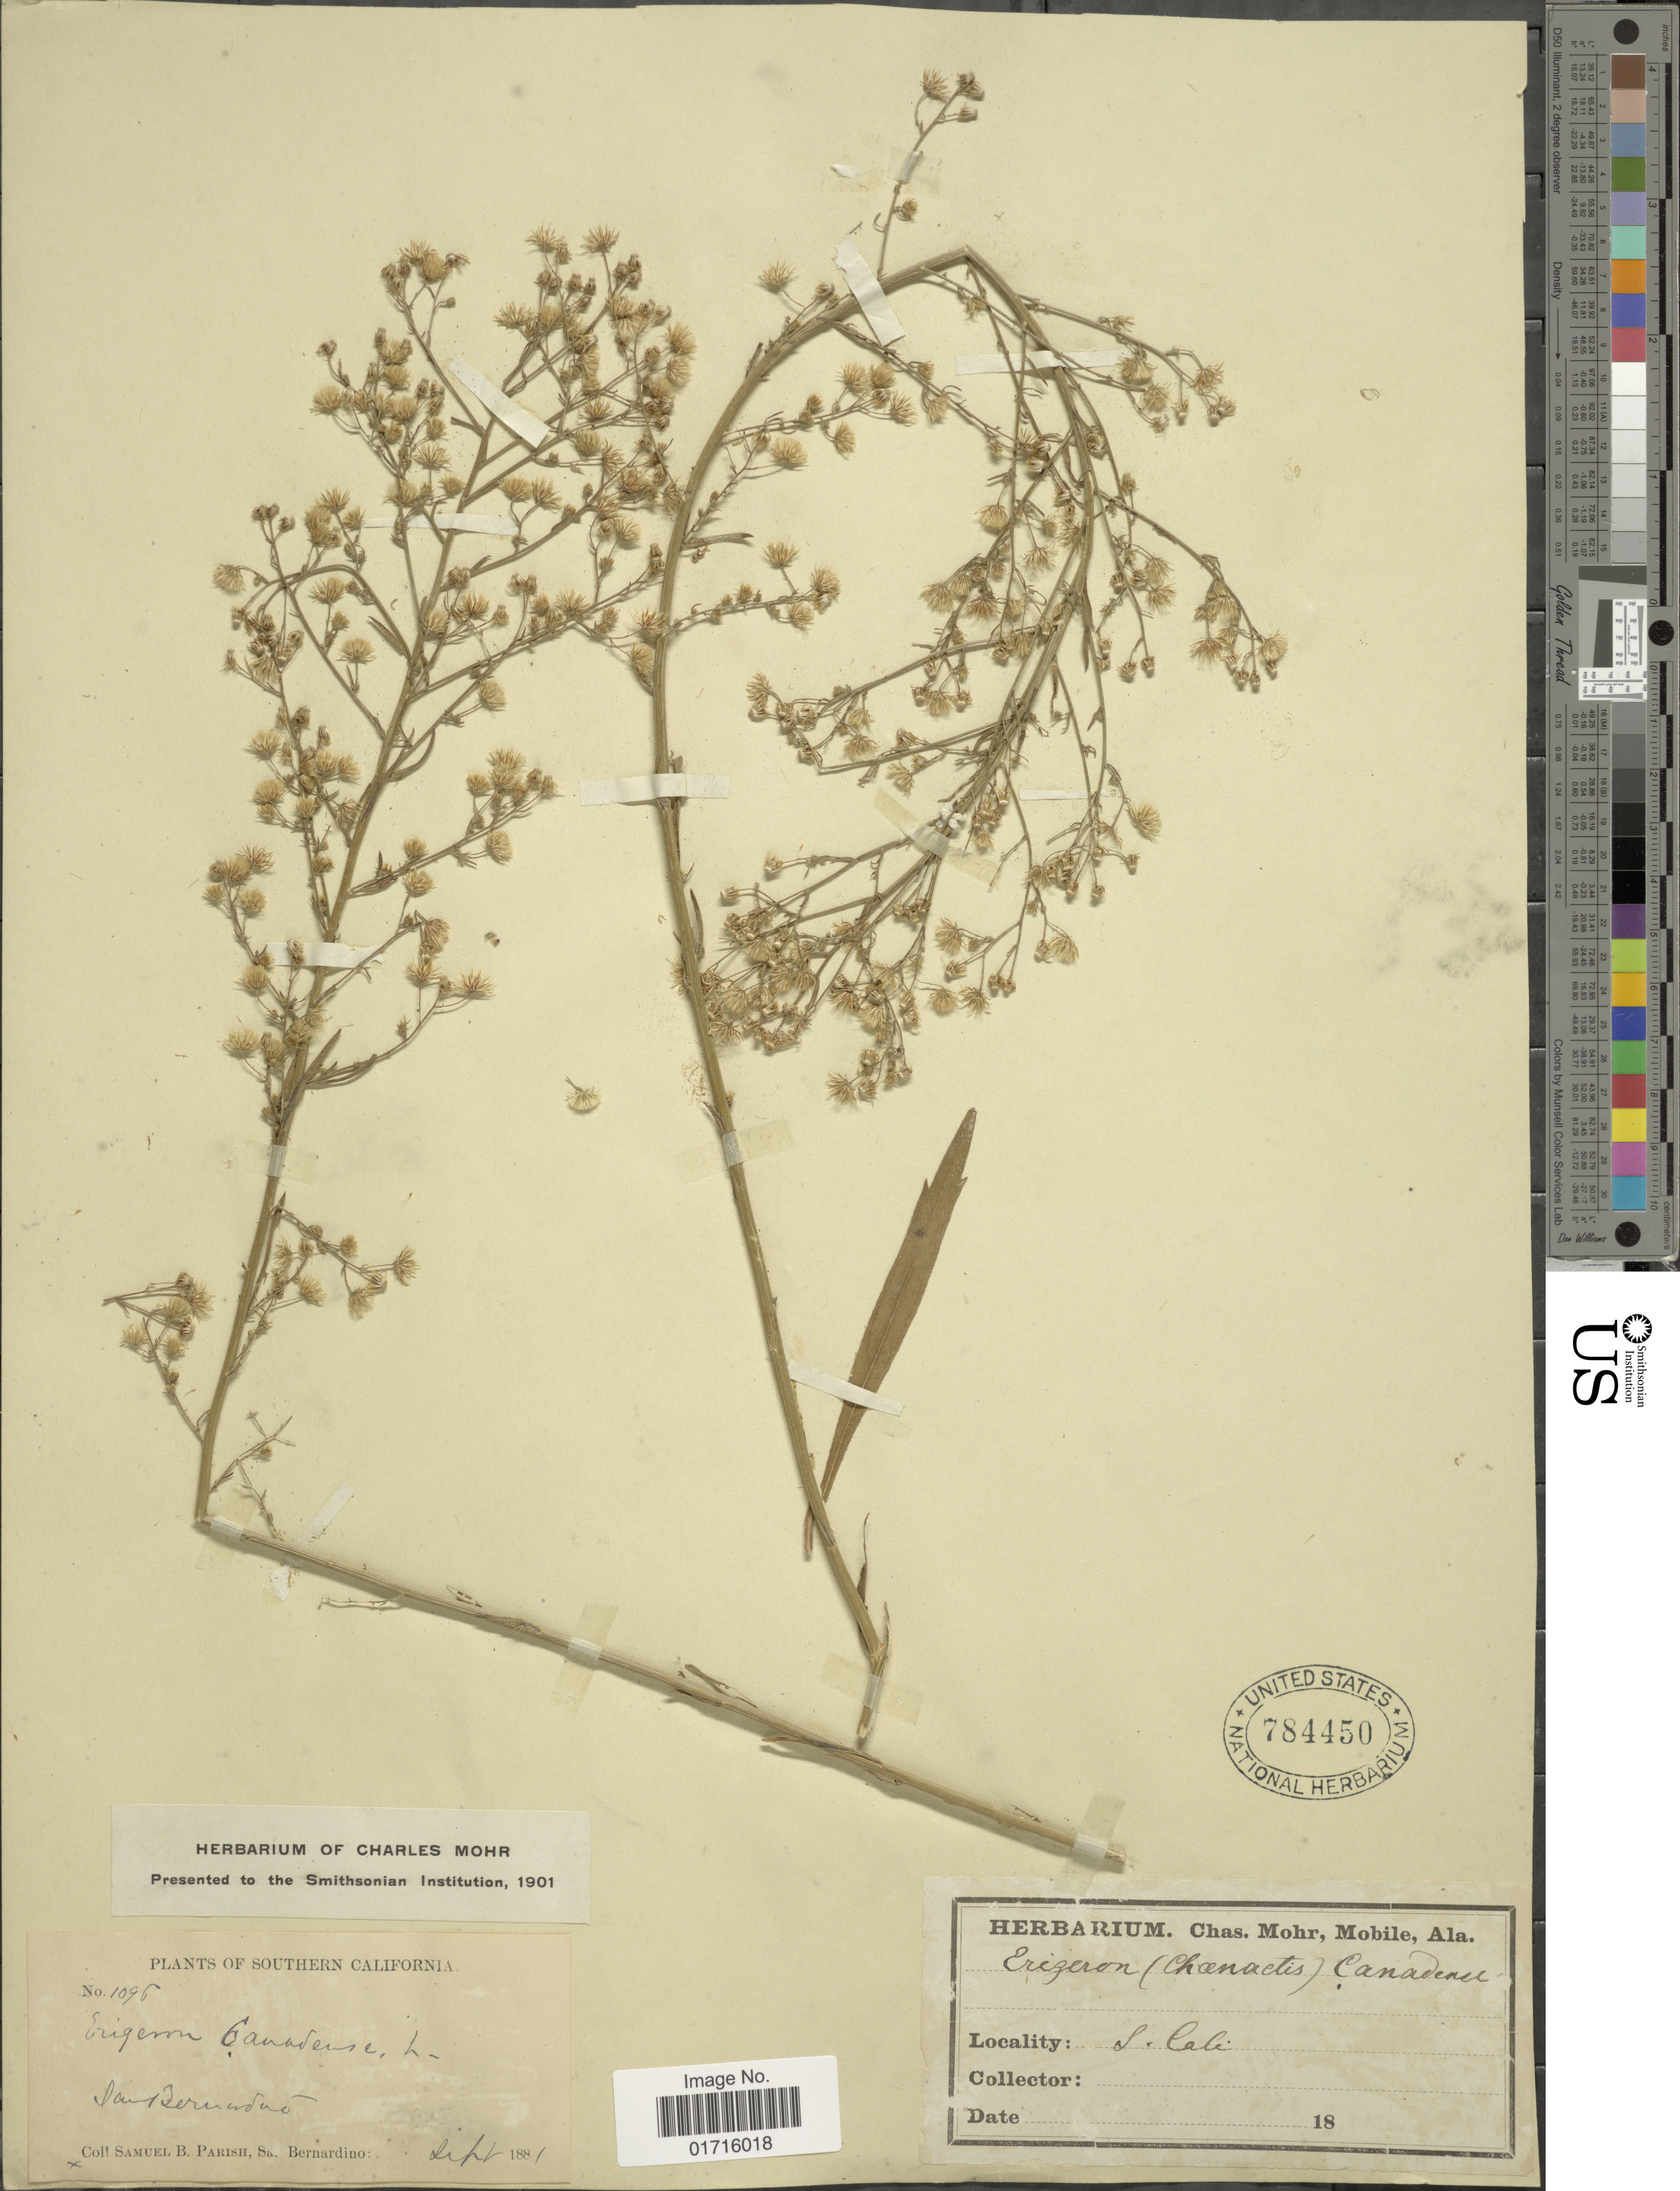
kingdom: Plantae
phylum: Tracheophyta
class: Magnoliopsida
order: Asterales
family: Asteraceae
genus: Conyza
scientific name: Conyza canadensis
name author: (L.) Cronq.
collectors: S. B. Parish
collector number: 1096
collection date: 1881-09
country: United States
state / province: California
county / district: San Bernardino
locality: Southern California, San Bernardino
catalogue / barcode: US 784450